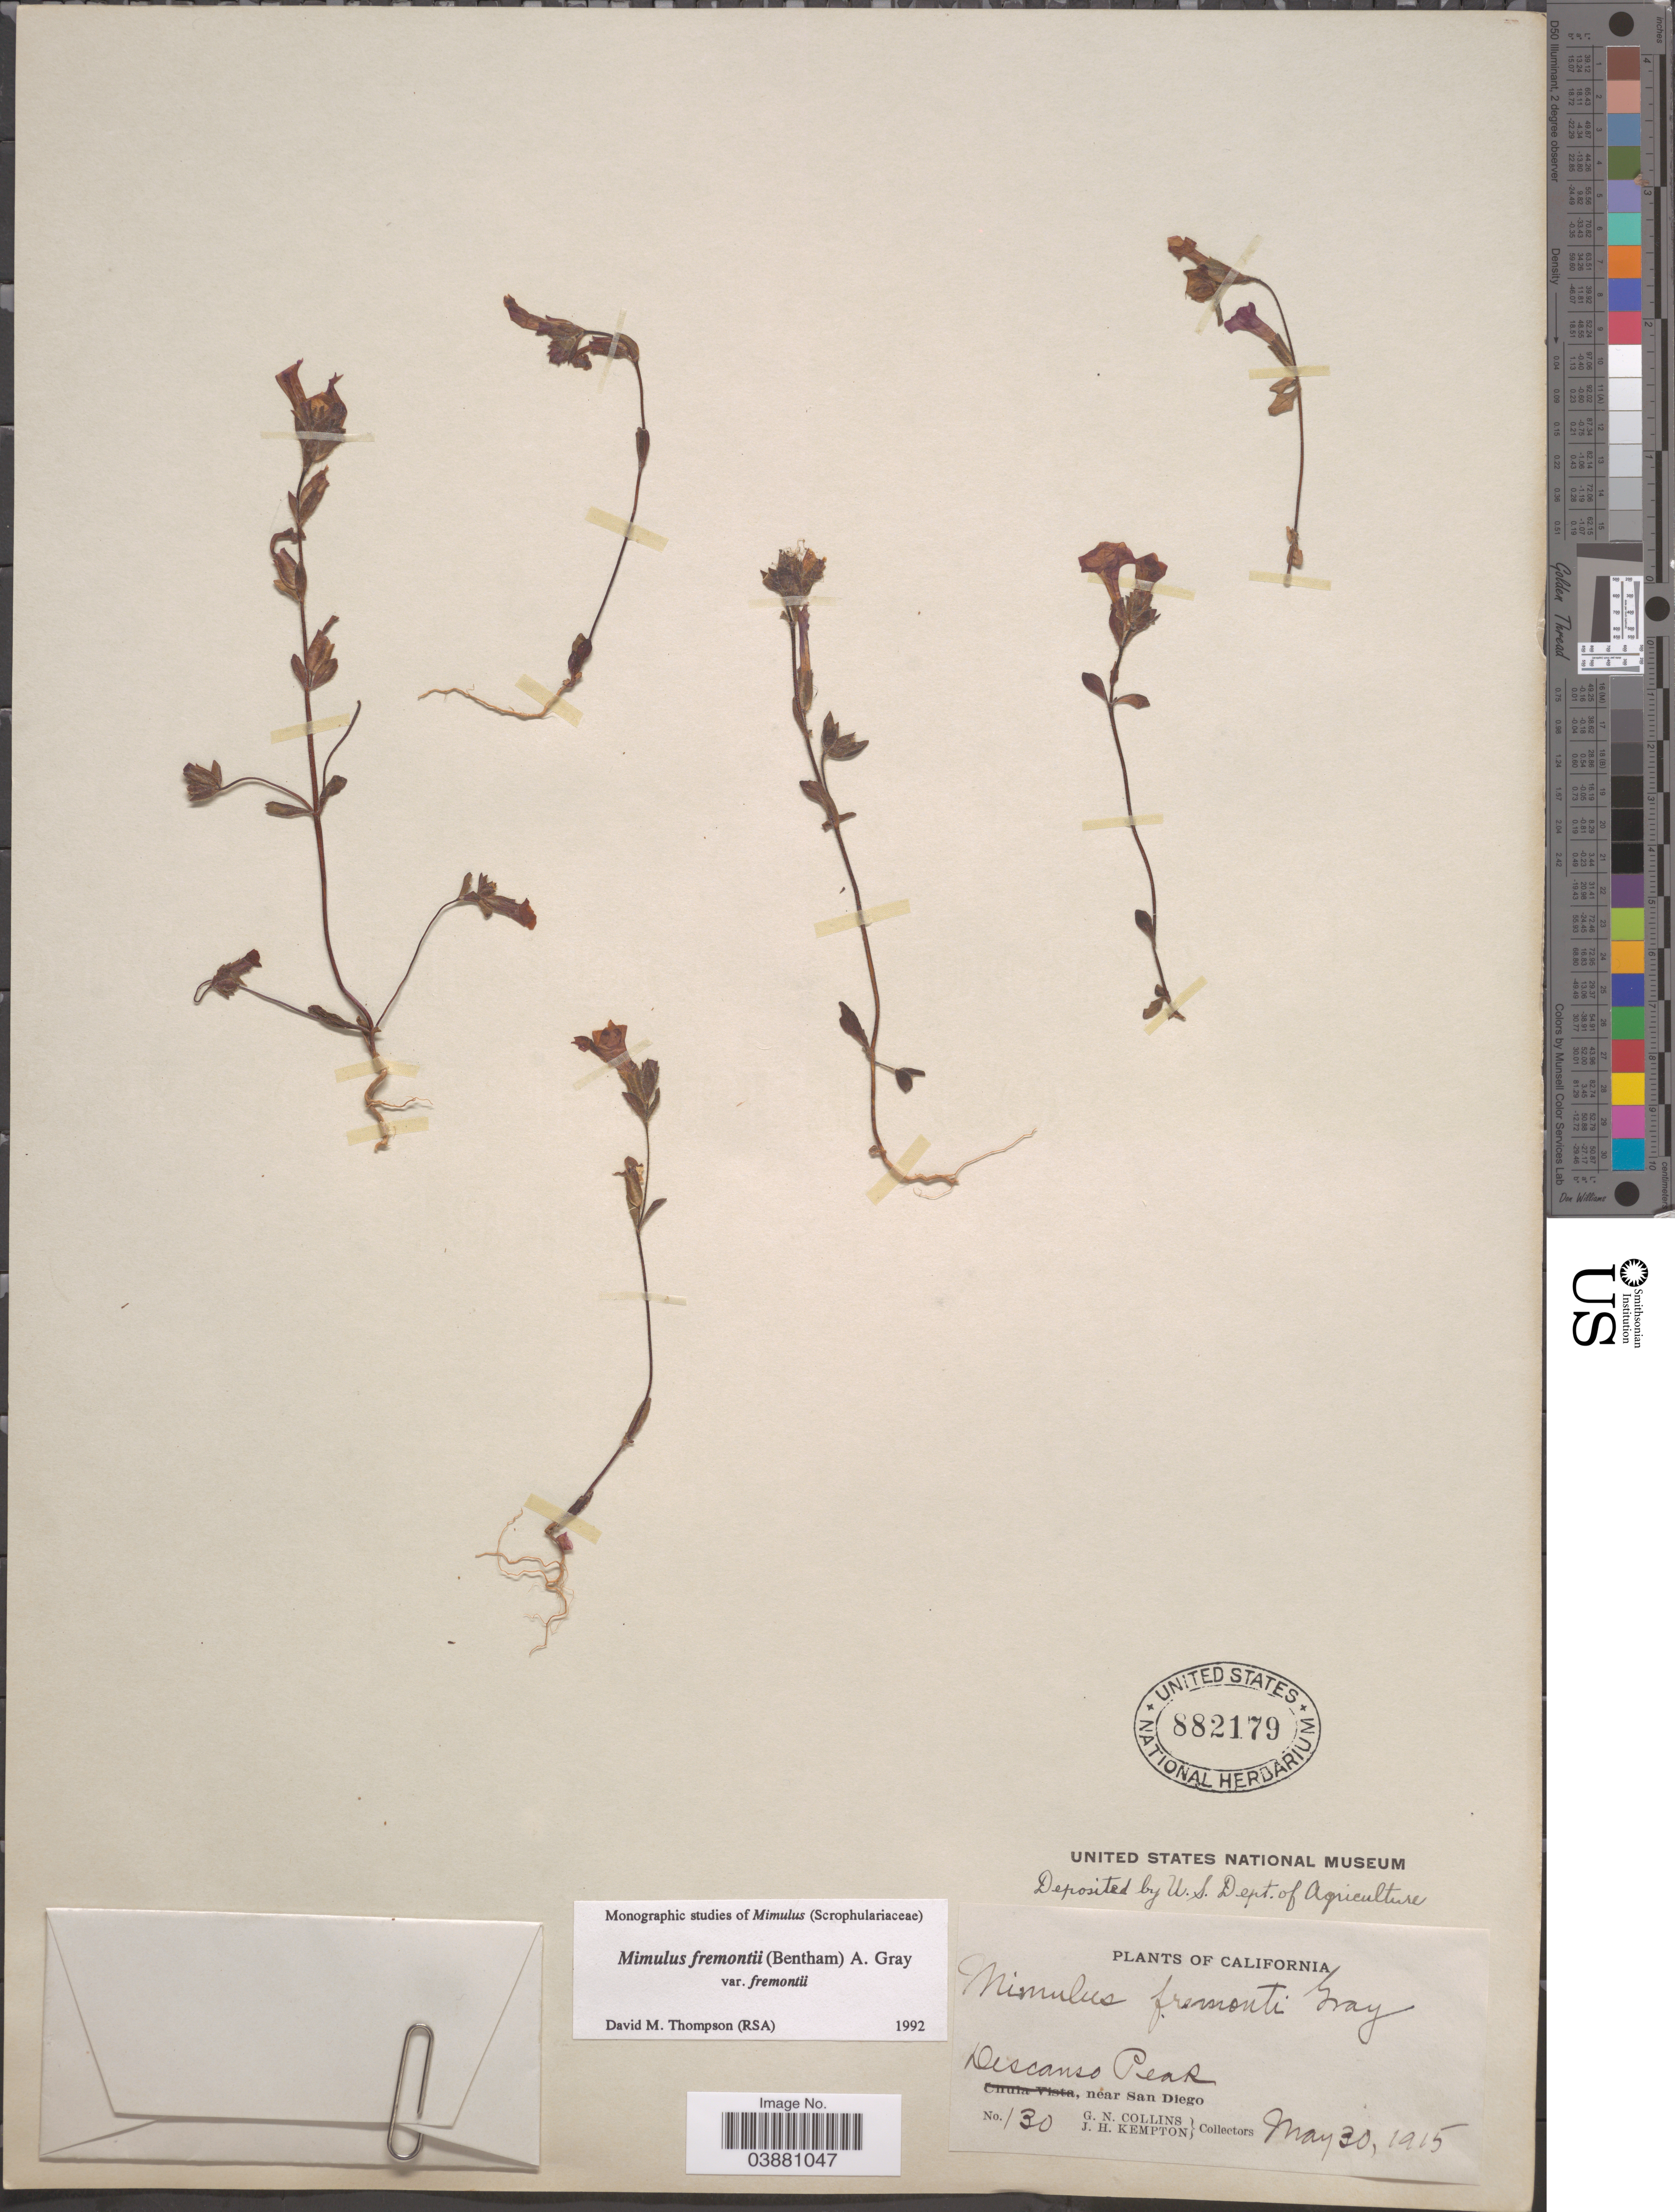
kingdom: Plantae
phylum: Tracheophyta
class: Magnoliopsida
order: Lamiales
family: Phrymaceae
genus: Mimulus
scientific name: Mimulus fremontii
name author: (Benth.) A. Gray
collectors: G. Collins & J. H. Kempton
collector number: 130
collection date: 1915-05-30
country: United States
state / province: California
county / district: San Diego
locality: Descanso Peak, near San Diego.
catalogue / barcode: US 882179